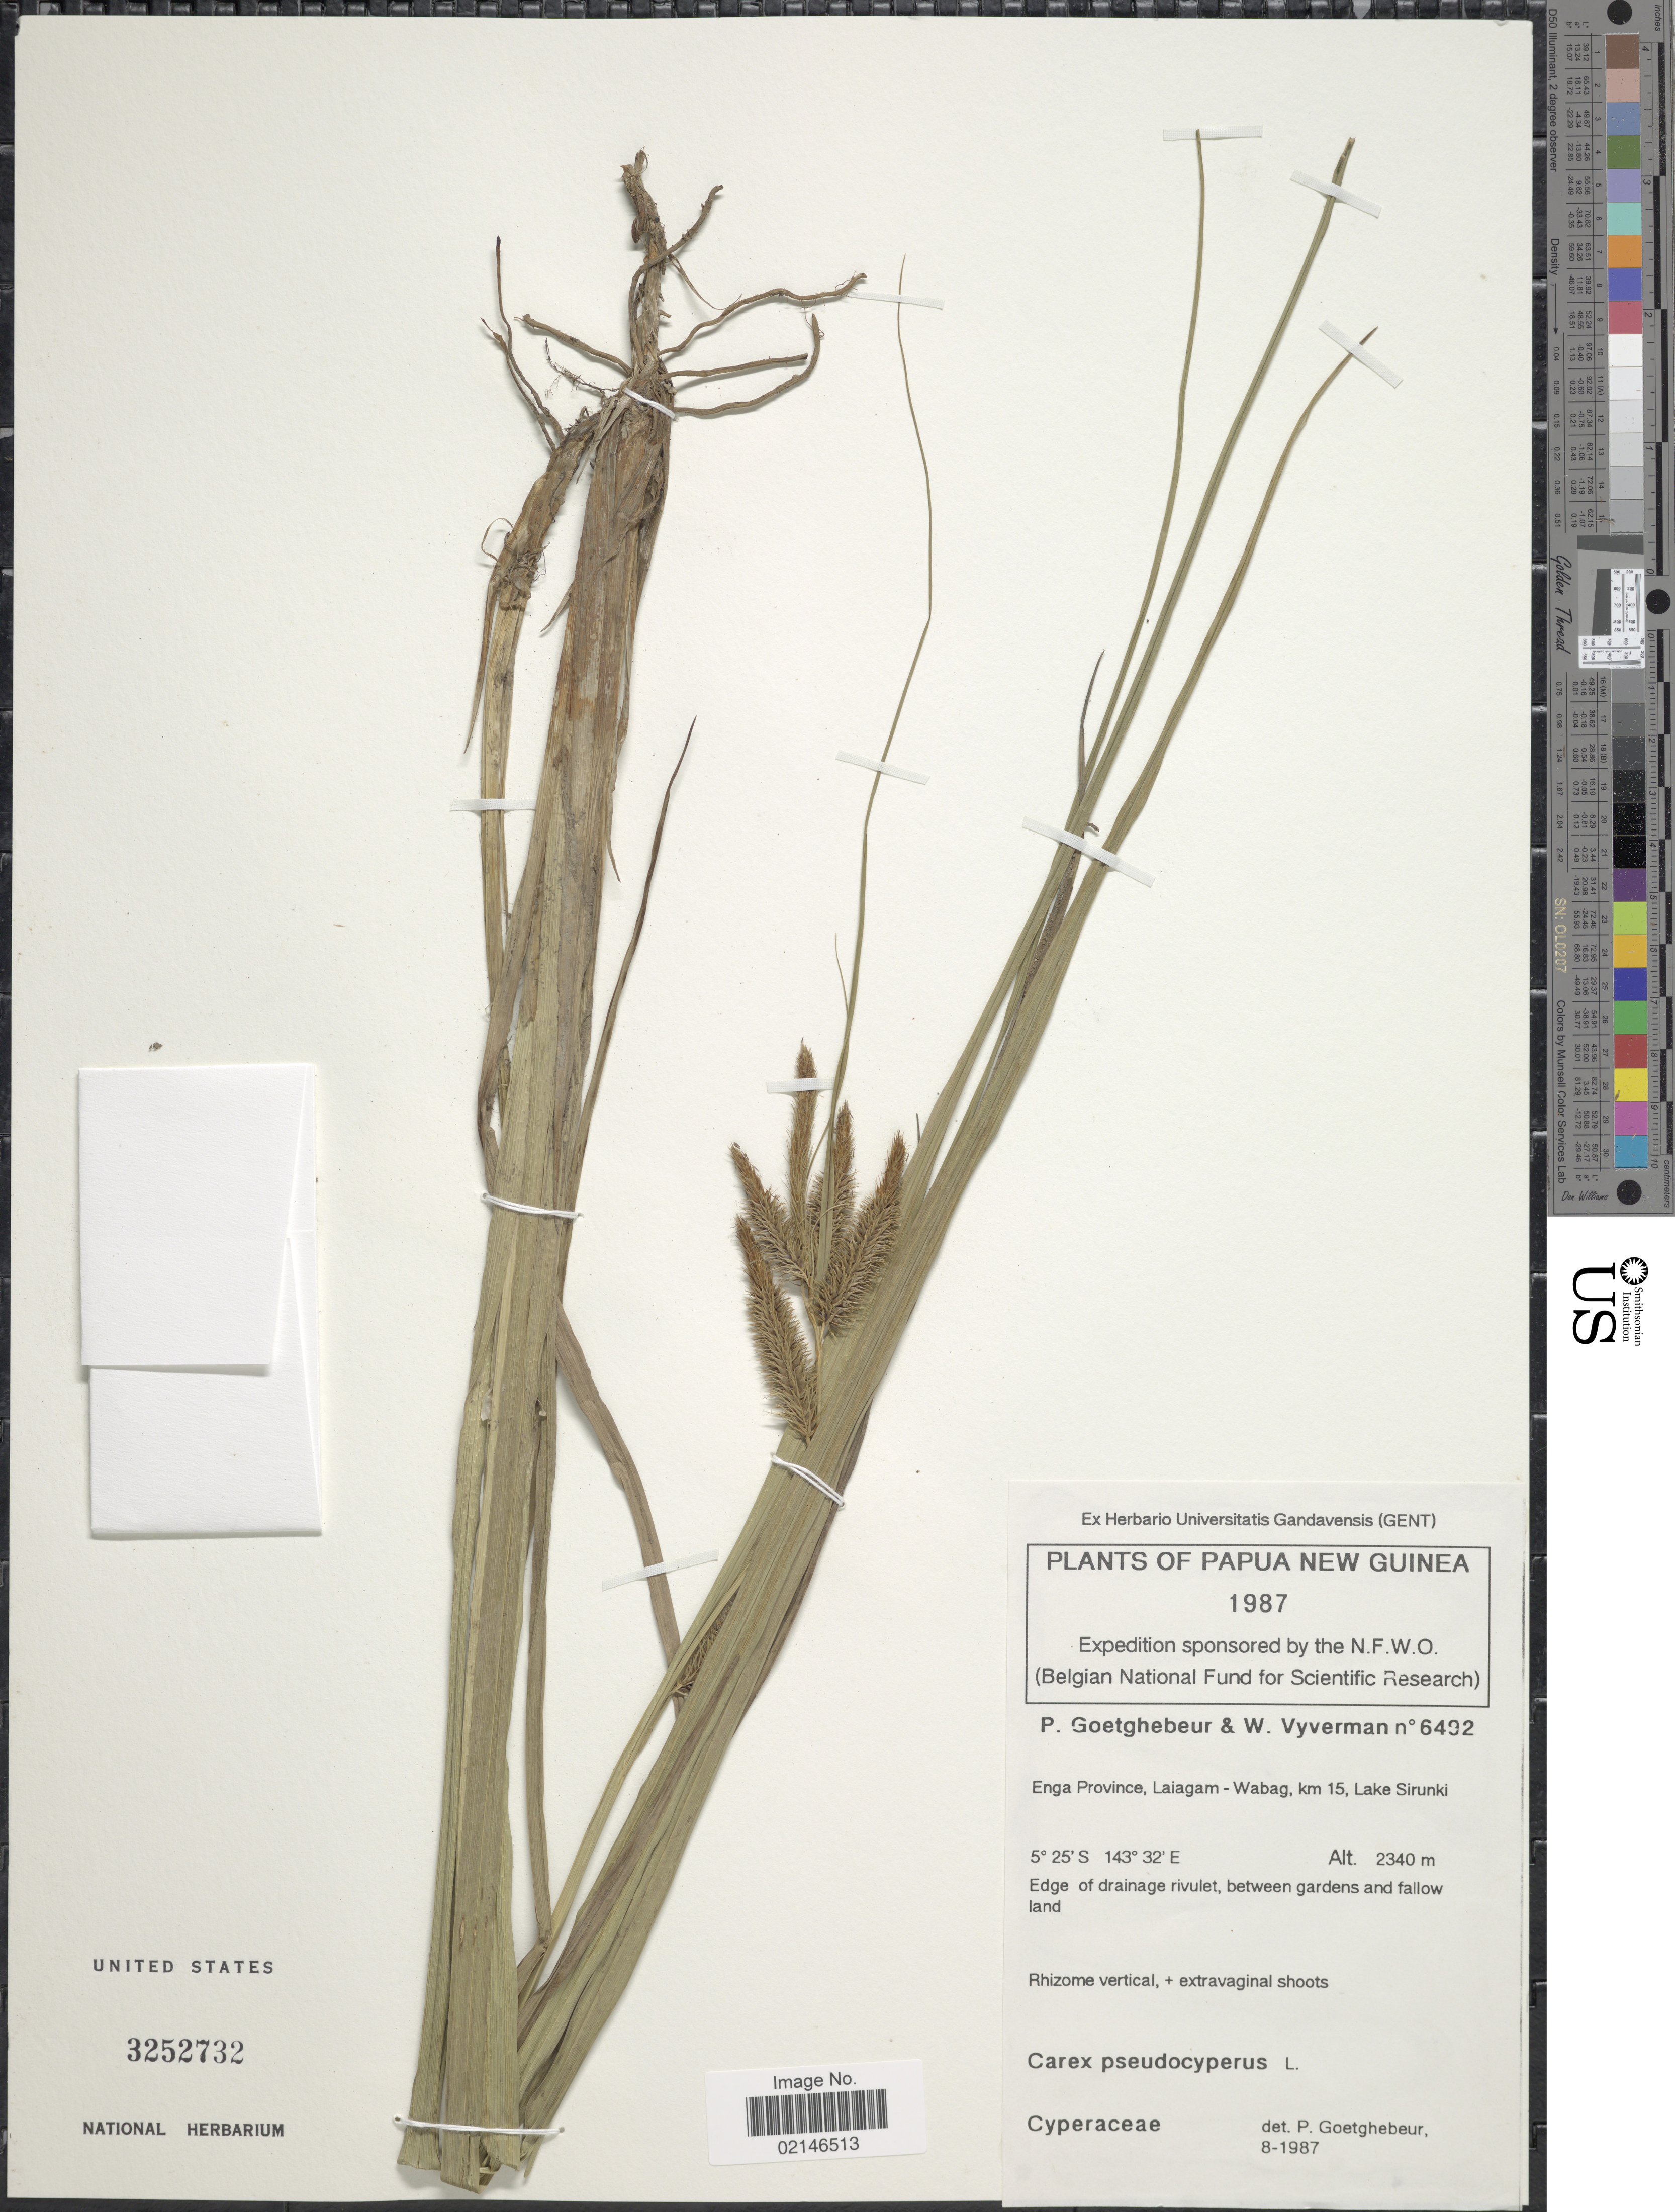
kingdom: Plantae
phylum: Tracheophyta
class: Liliopsida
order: Poales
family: Cyperaceae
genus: Carex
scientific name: Carex pseudocyperus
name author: L.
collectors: P. Goetghebeur & W. Vyverman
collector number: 6492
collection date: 1987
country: Papua New Guinea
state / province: Enga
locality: Laiagam - Wabag, km 15, Lake Sirunki,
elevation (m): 2340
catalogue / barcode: US 3252732